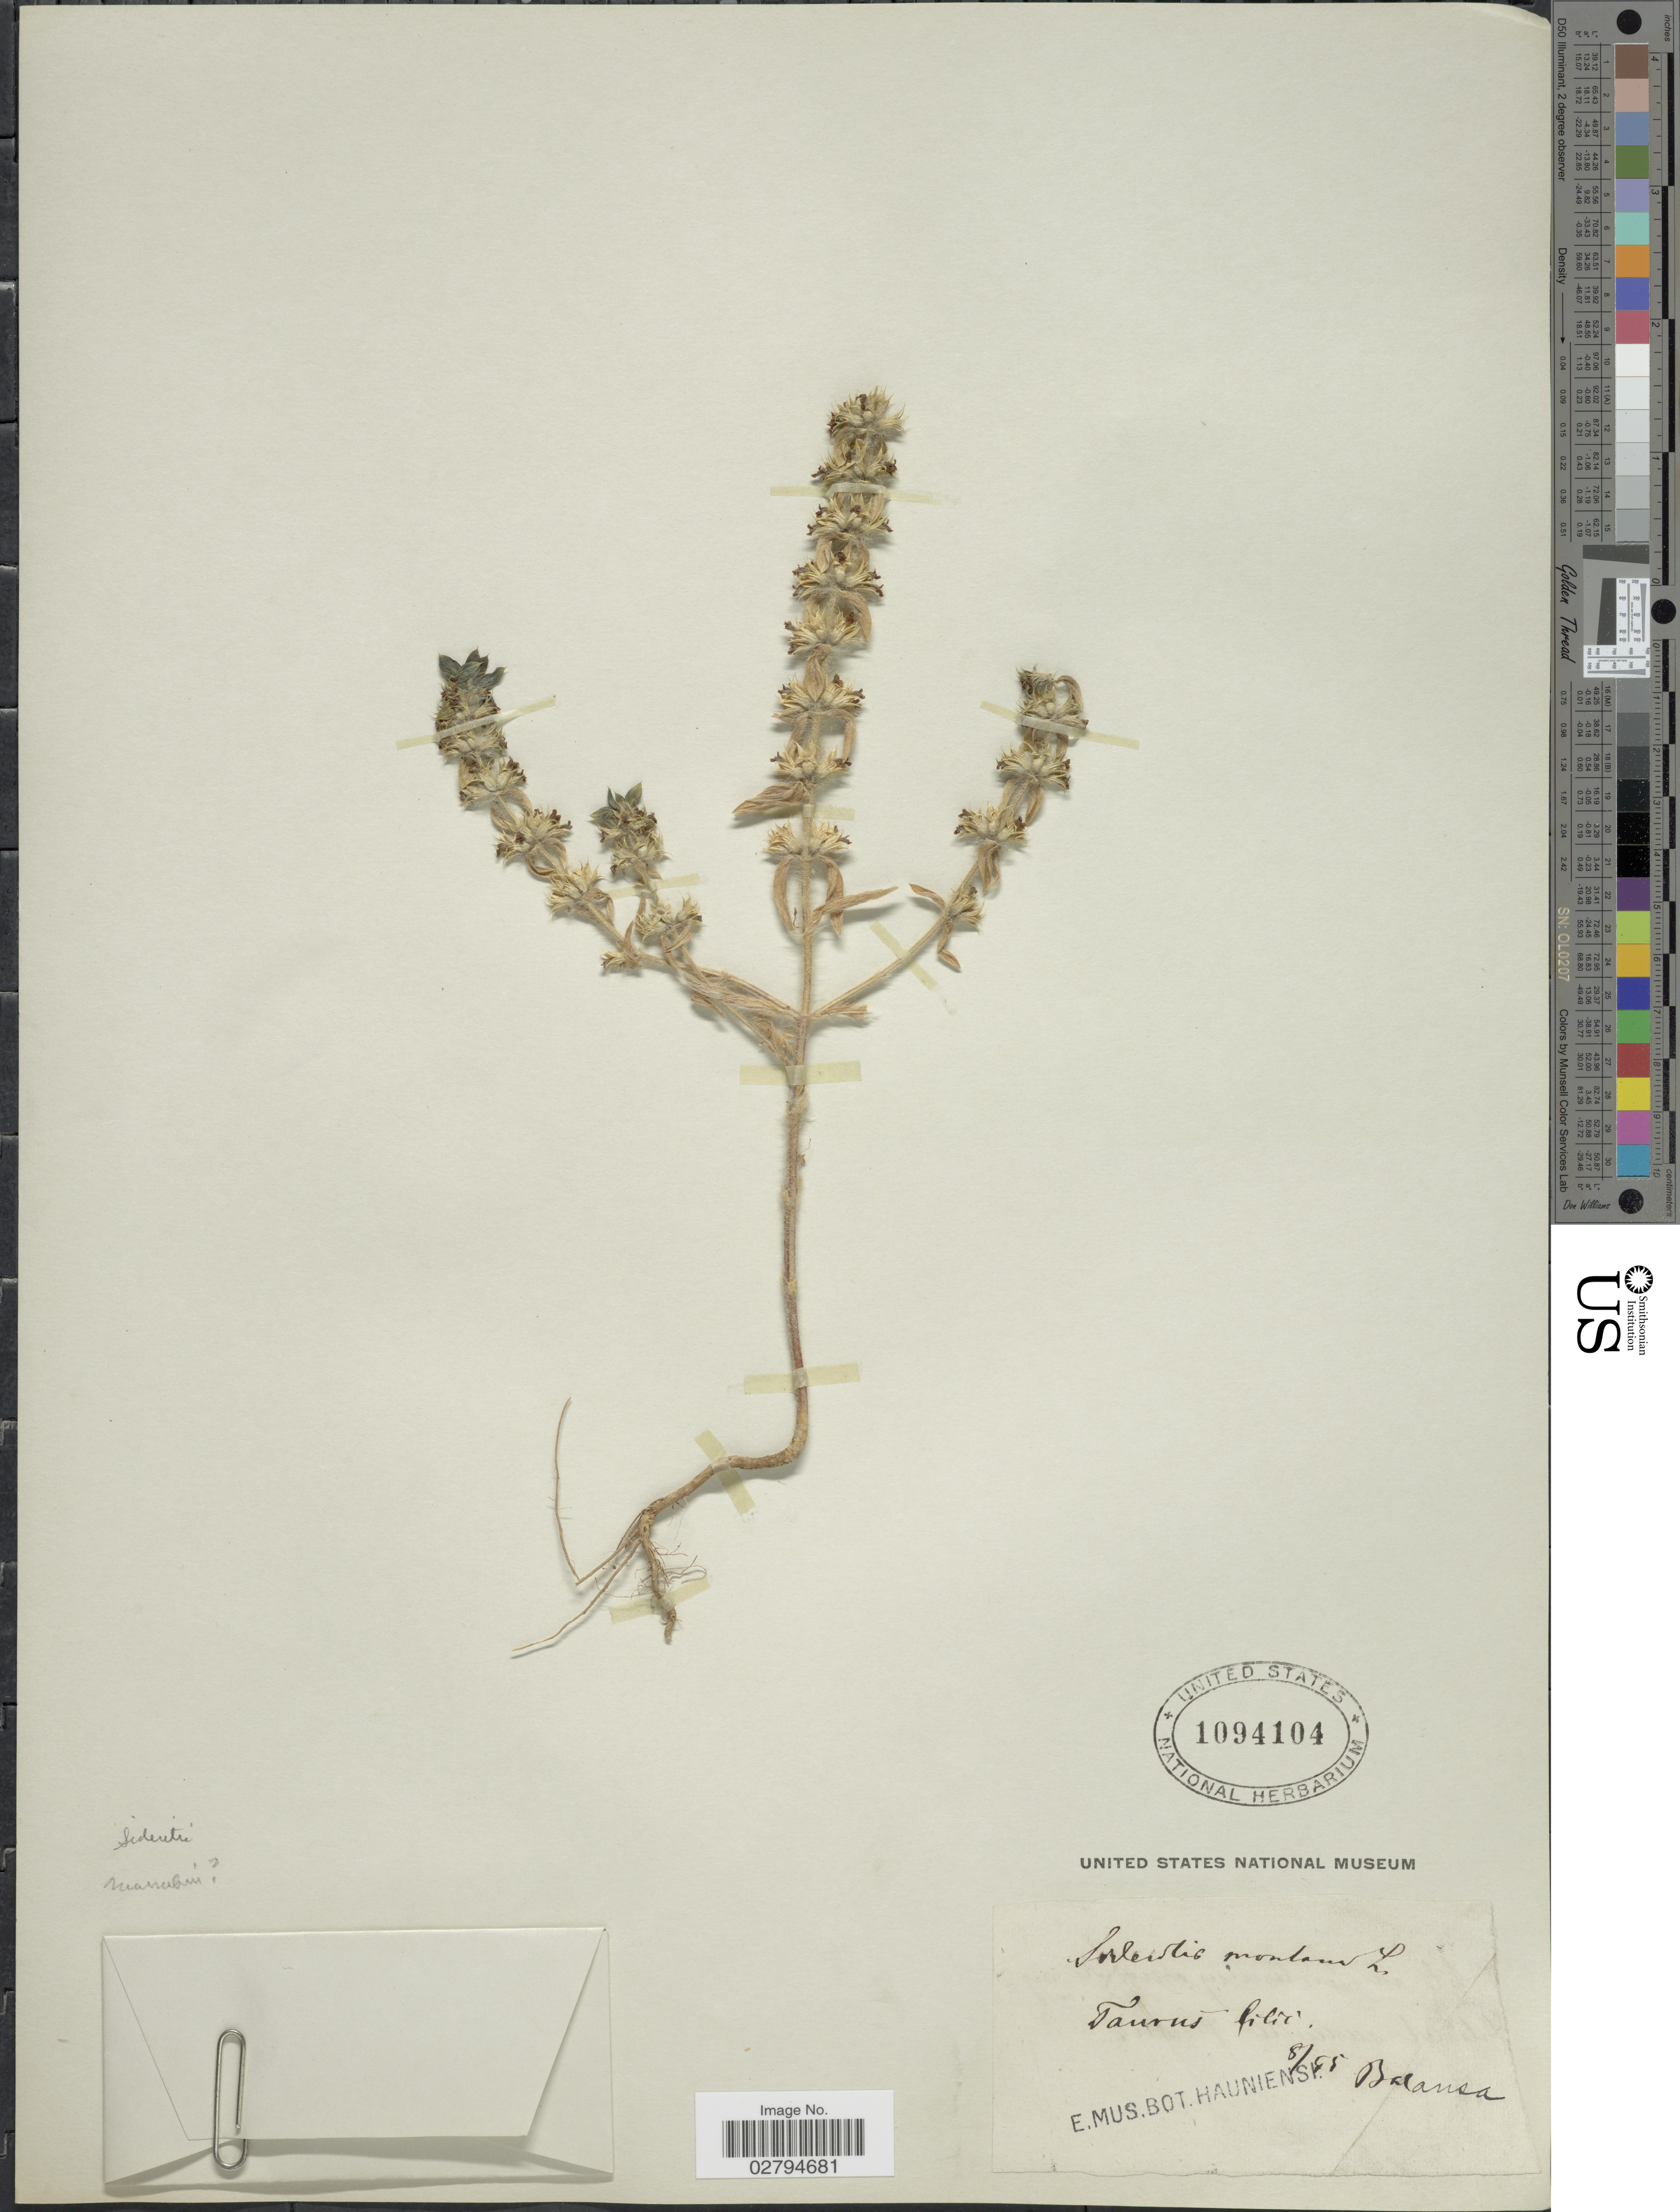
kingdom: Plantae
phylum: Tracheophyta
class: Magnoliopsida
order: Lamiales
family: Lamiaceae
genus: Galeopsis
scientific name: Galeopsis sp.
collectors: B. Balansa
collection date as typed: Transcribed d/m/y: /8/95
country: Turkey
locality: Taurus Gili [interpreted]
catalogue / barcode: US 1094104